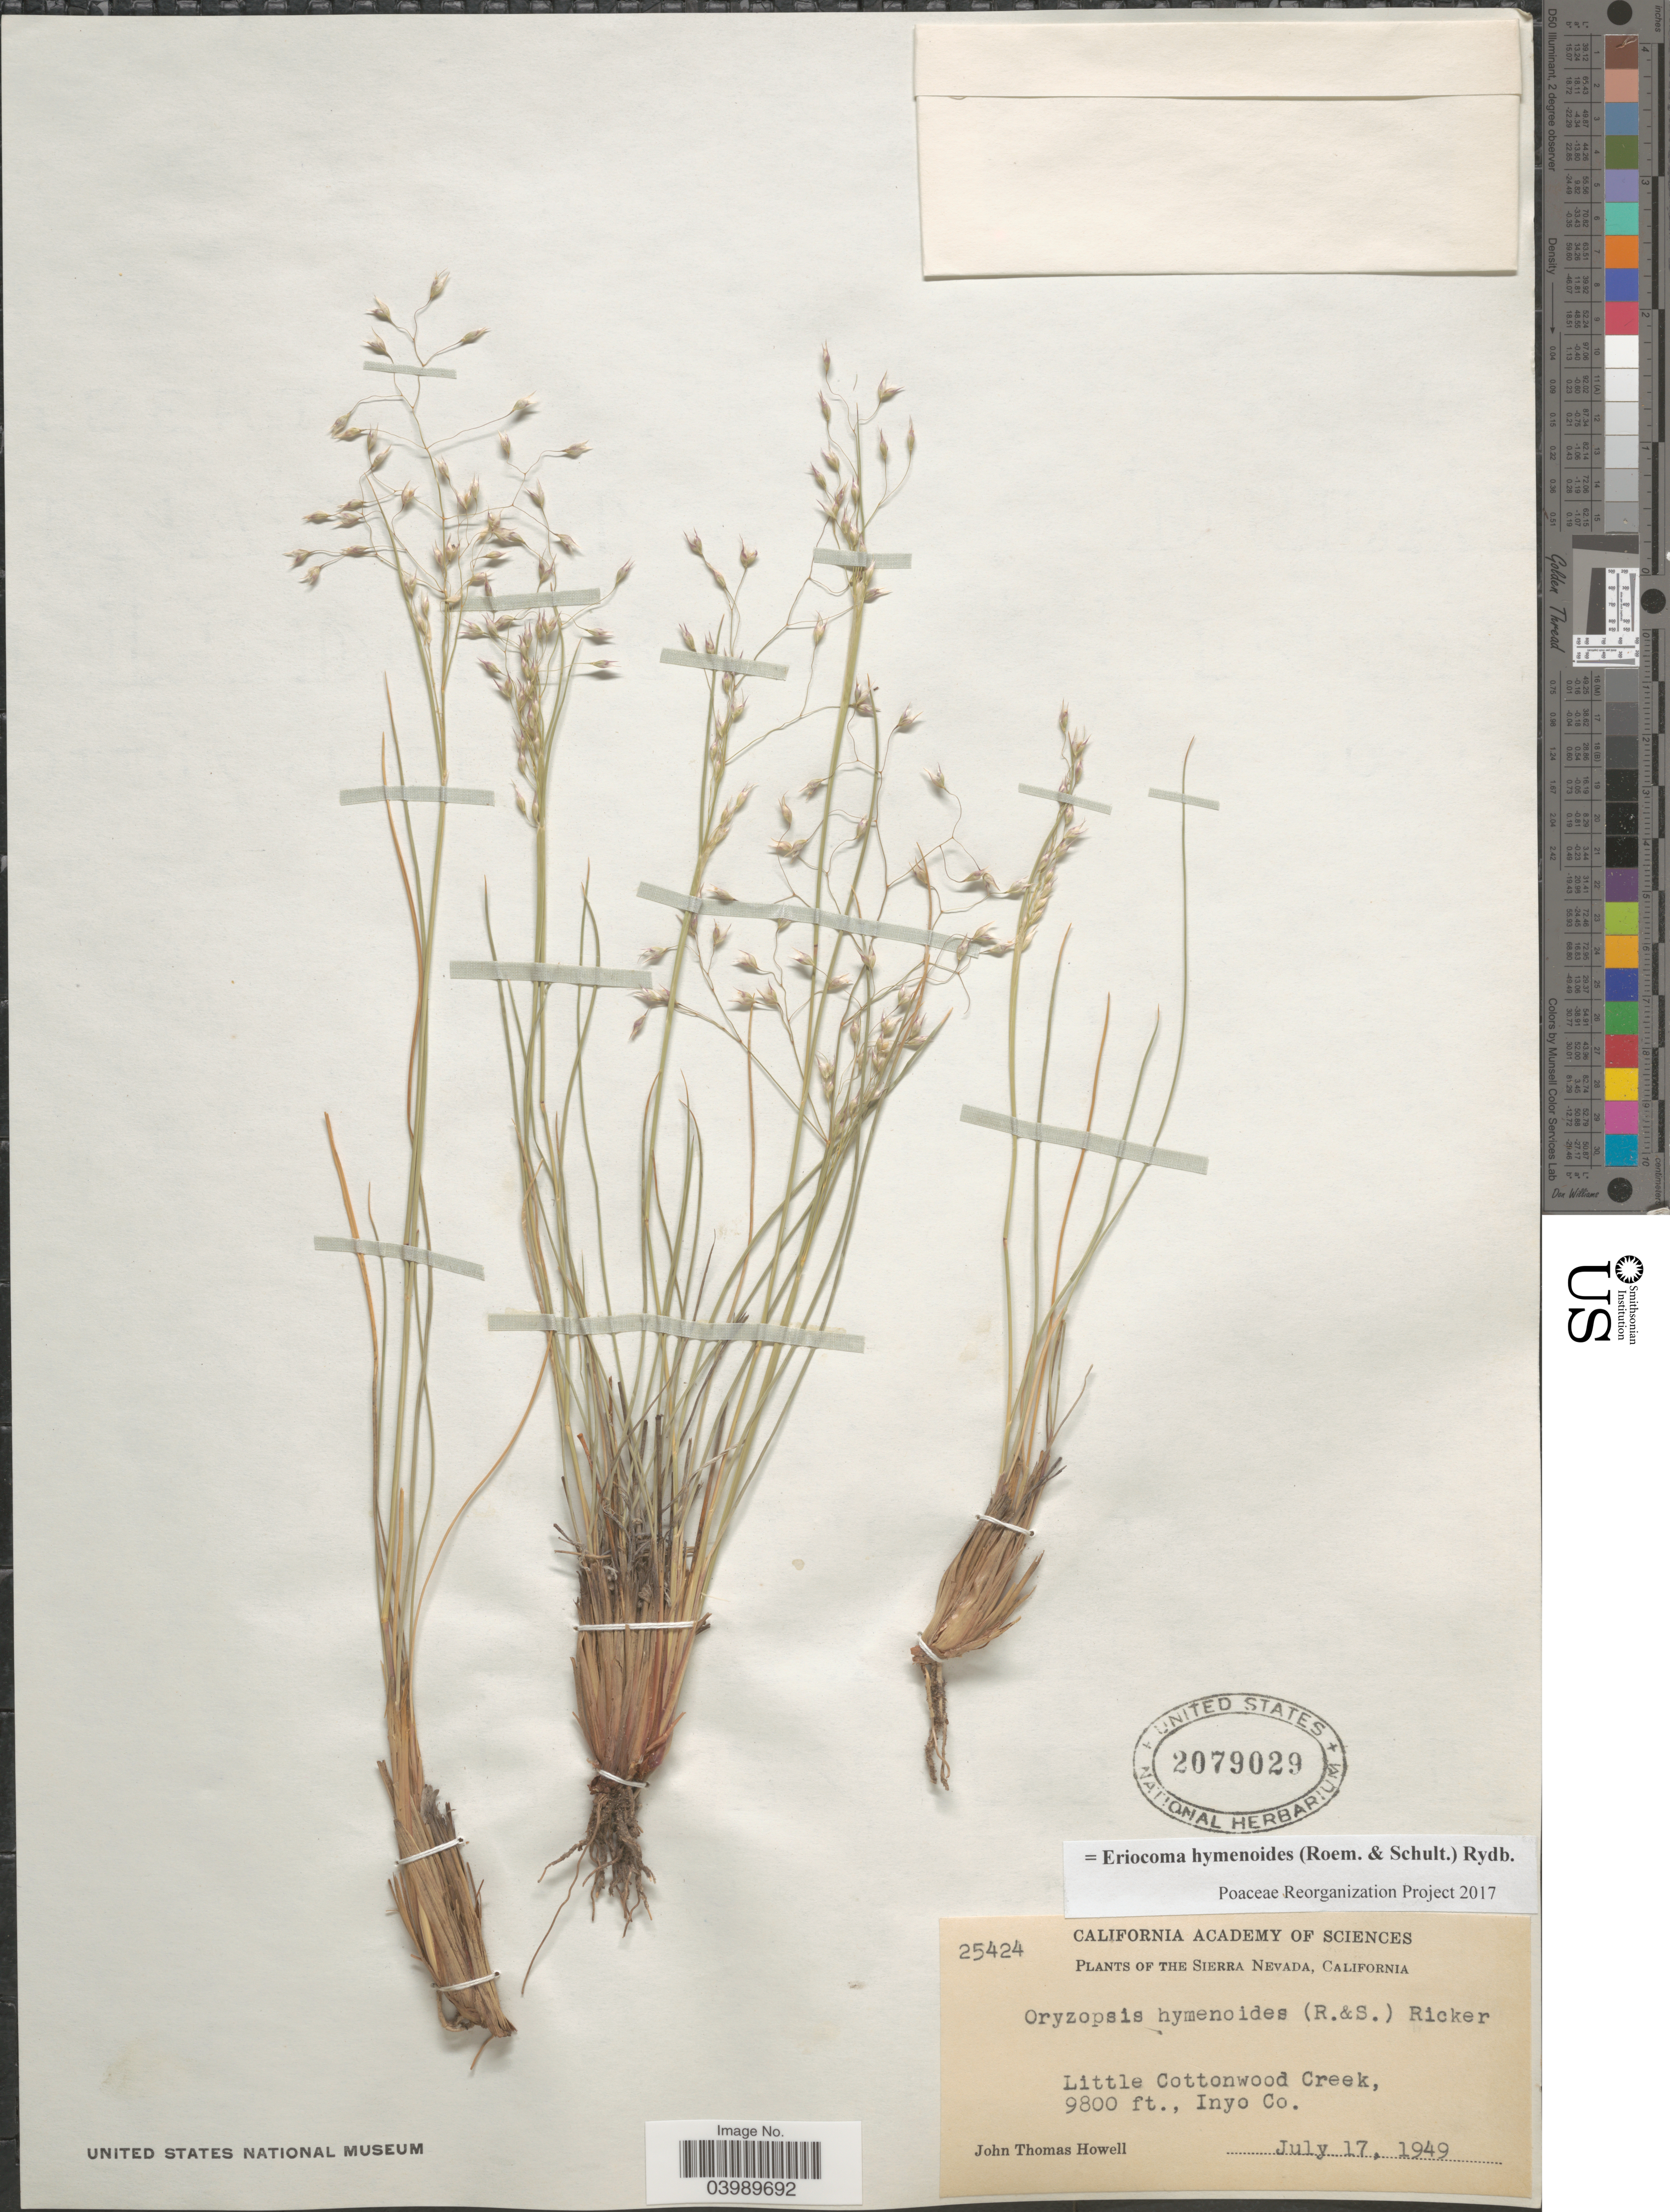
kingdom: Plantae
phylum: Tracheophyta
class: Liliopsida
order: Poales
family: Poaceae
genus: Eriocoma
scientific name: Eriocoma hymenoides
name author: (Roem. & Schult.) Rydb.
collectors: J. T. Howell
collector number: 25424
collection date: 1949-07-17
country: United States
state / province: California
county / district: Inyo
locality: The Sierra Nevada. Little Cottonwood Creek, Inyo Co.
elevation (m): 2987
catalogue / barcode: US 2079029